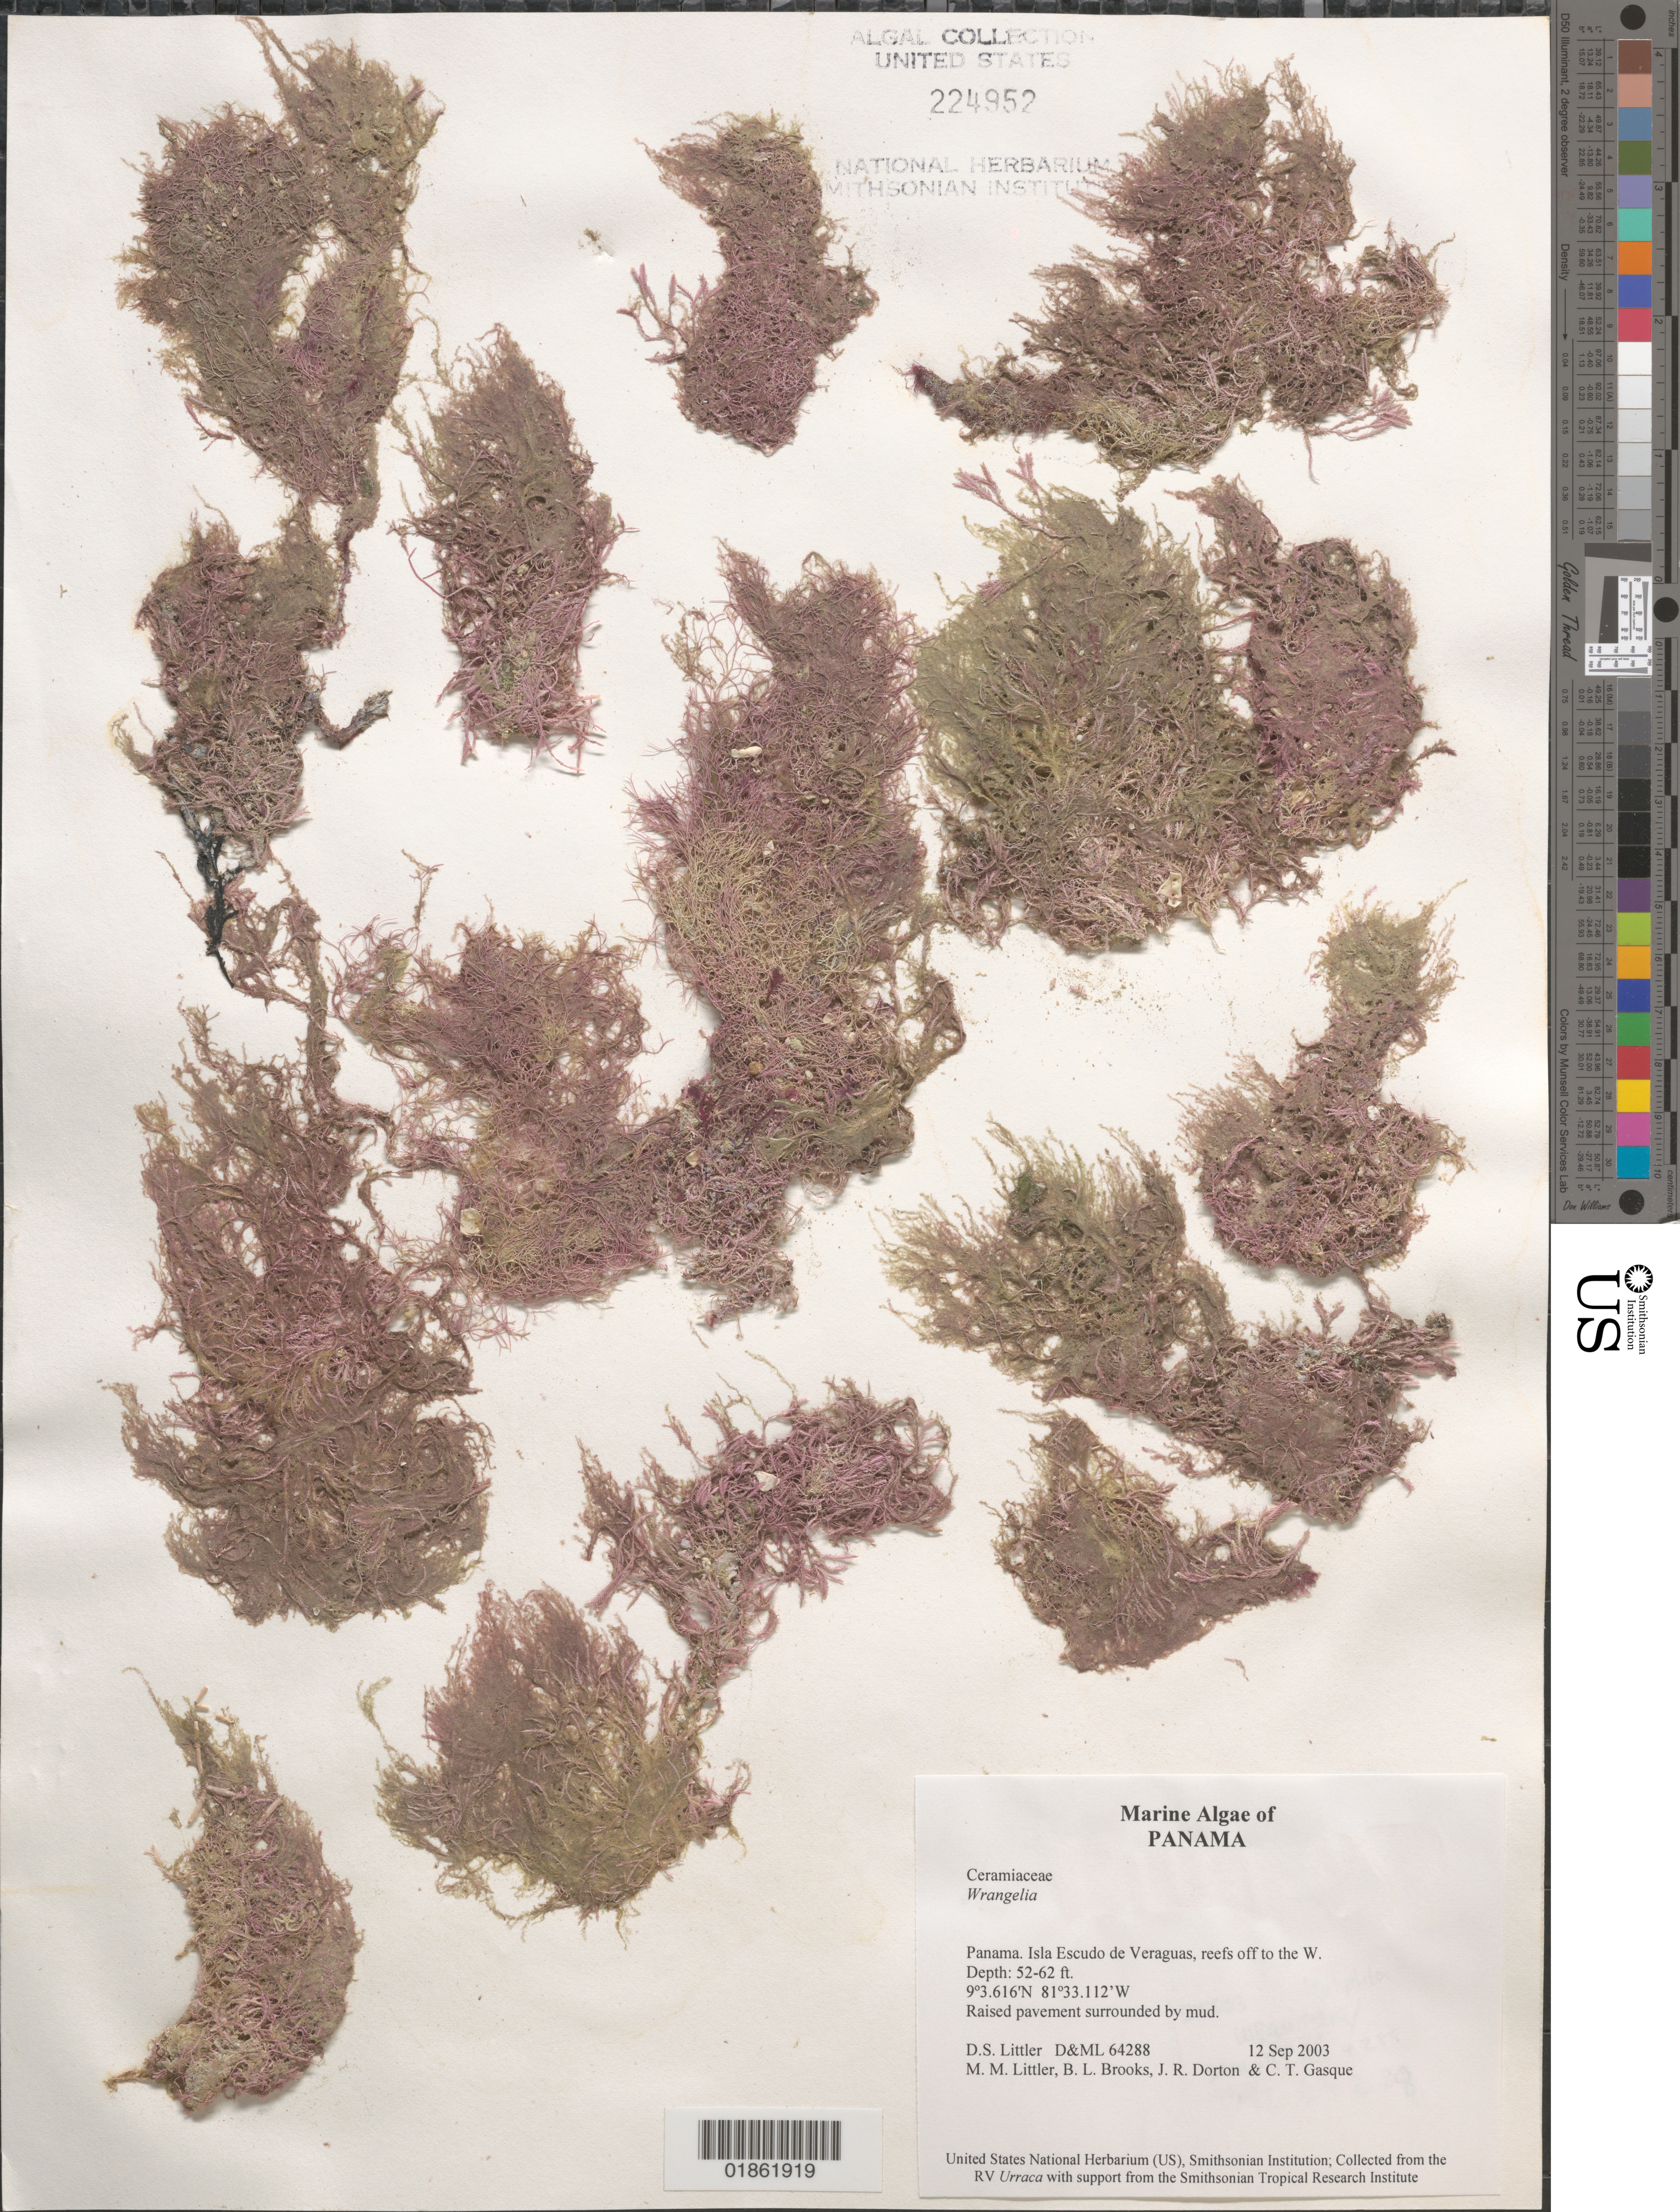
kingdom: Plantae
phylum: Rhodophyta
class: Florideophyceae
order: Ceramiales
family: Wrangeliaceae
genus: Wrangelia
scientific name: Wrangelia sp.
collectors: D. S. Littler, M. M. Littler & C. Gasque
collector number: D&ML 64288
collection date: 2003-09-12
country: Panama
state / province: Ngöbe-Buglé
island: Escudo de Veraguas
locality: Isla Escudo de Veraguas, reefs S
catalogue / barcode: US 224952